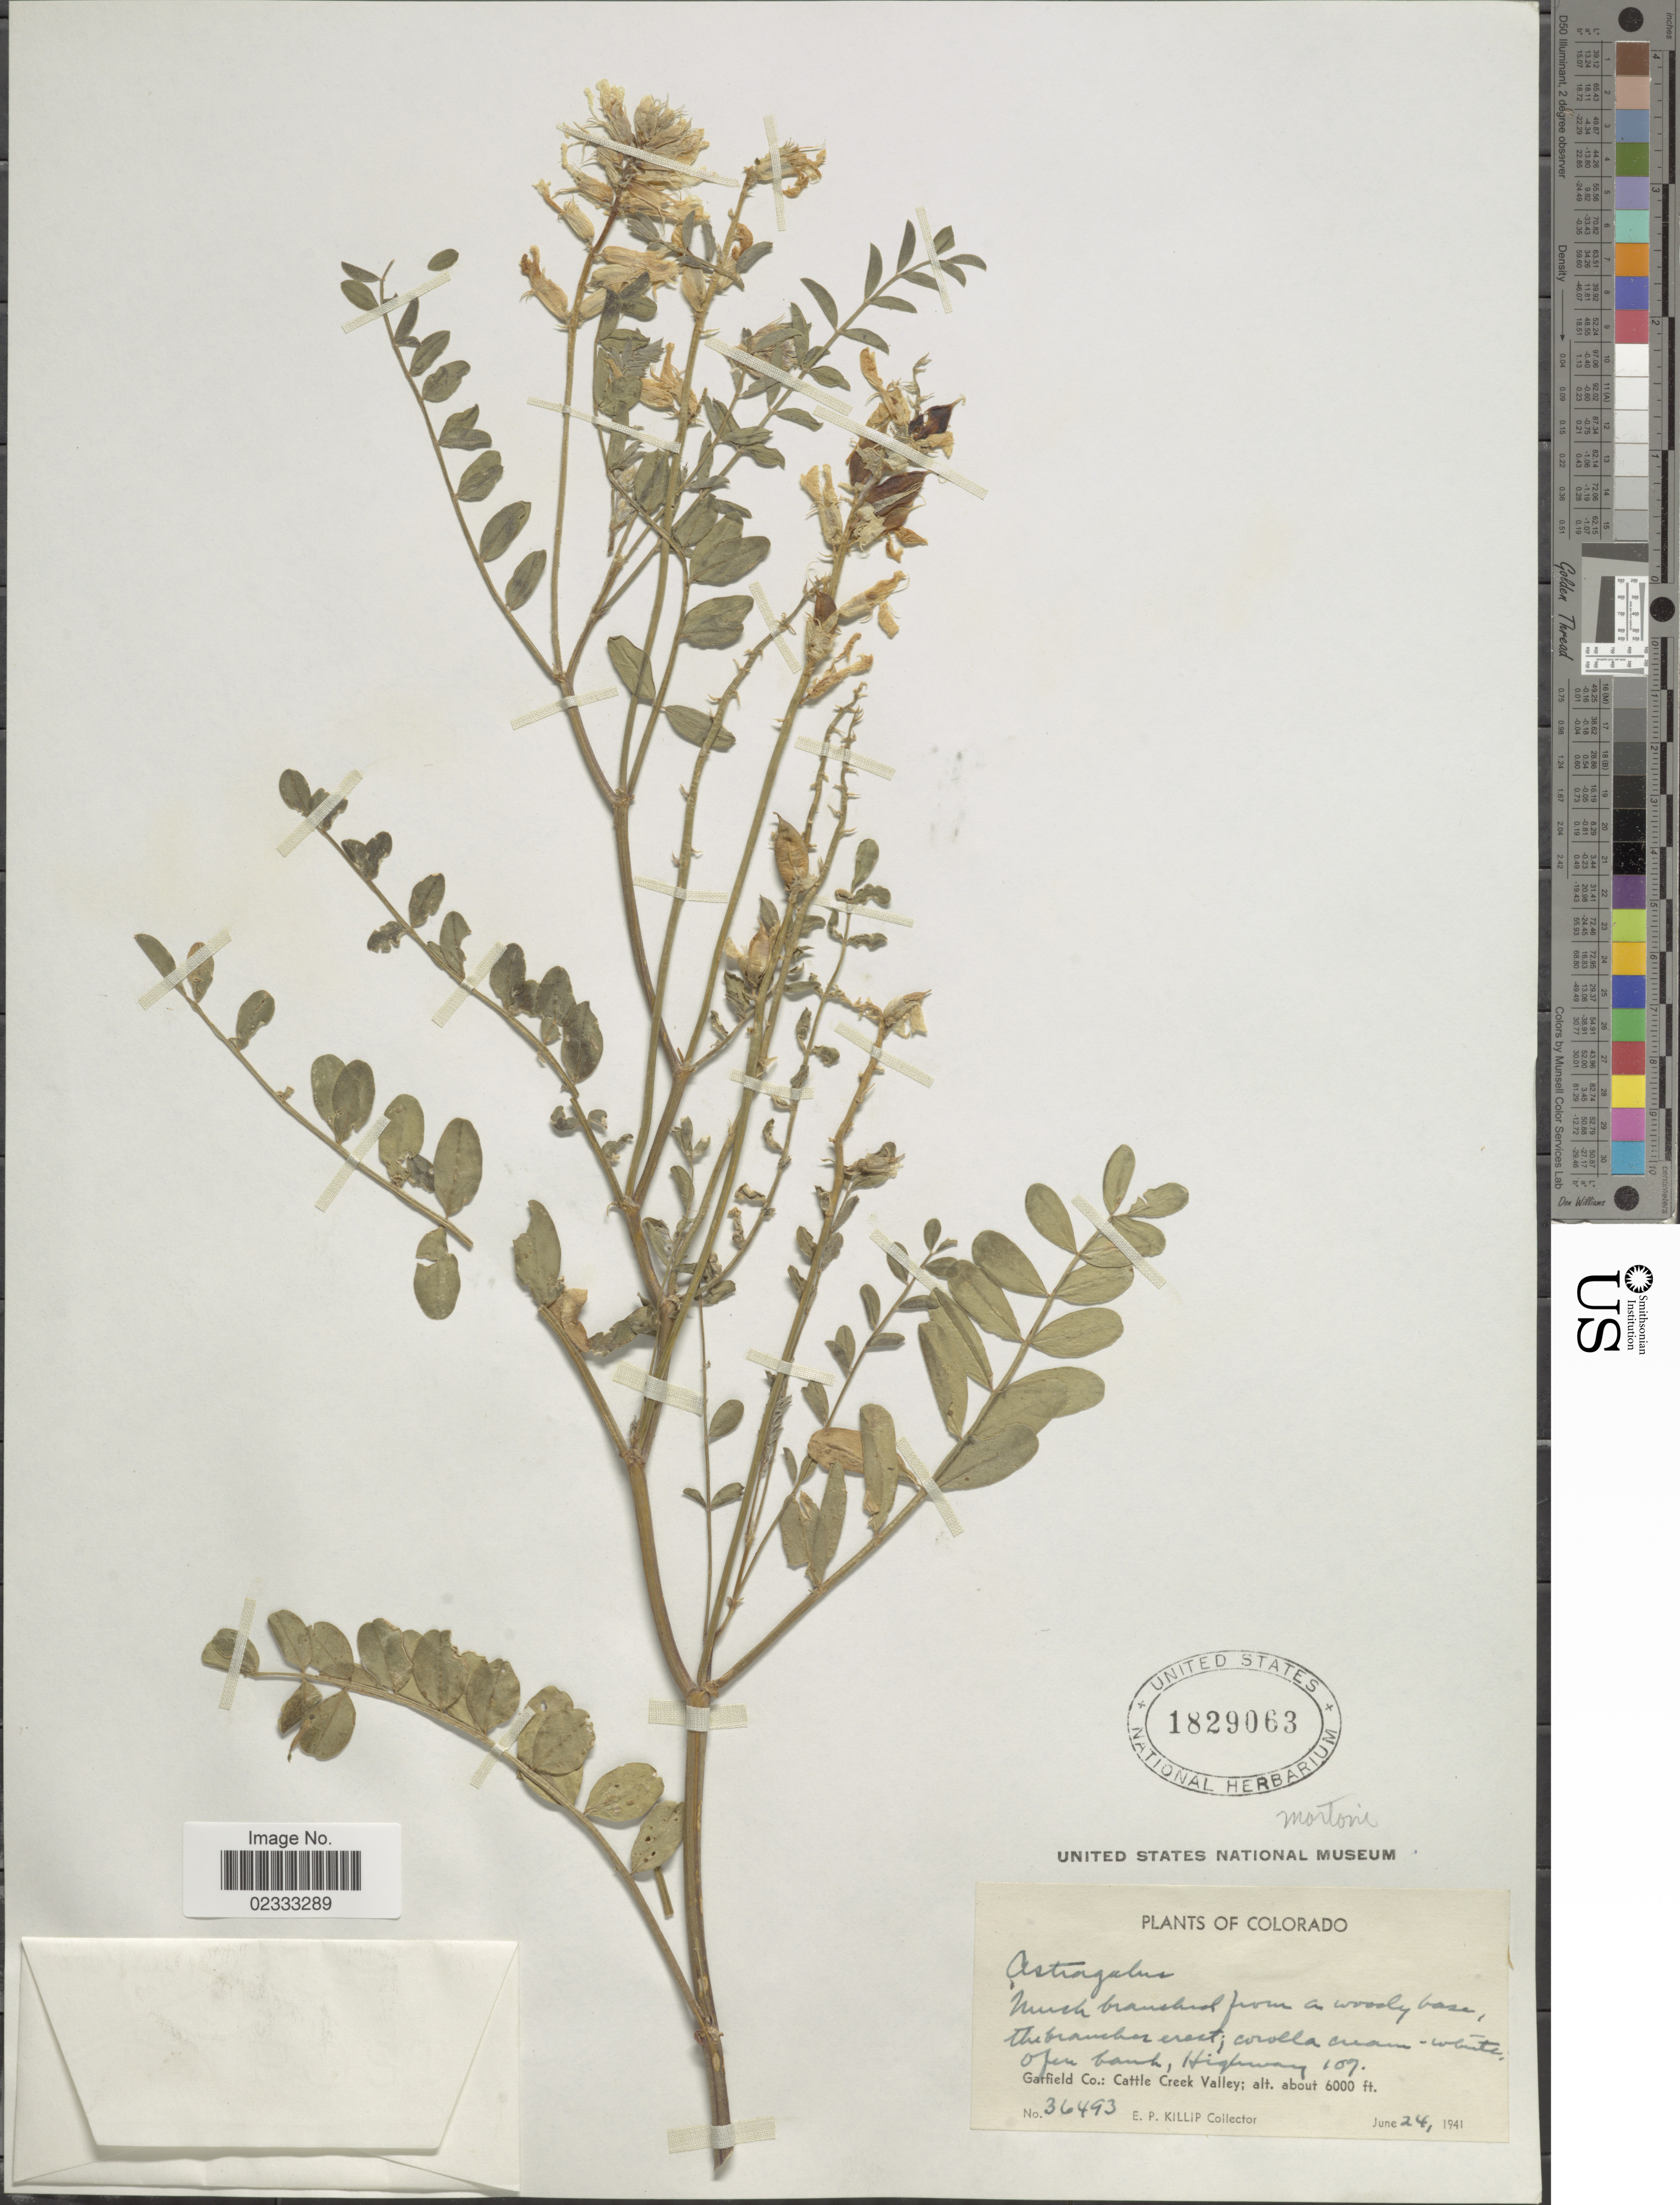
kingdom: Plantae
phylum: Tracheophyta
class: Magnoliopsida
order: Fabales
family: Fabaceae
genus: Astragalus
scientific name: Astragalus mortonii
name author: Nutt.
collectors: E. P. Killip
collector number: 36493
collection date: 1941-06-24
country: United States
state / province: Colorado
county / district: Garfield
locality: Open bank, Highway 107 , Garfield Co.: Cattle Creek valley.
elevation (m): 1829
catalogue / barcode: US 1829063